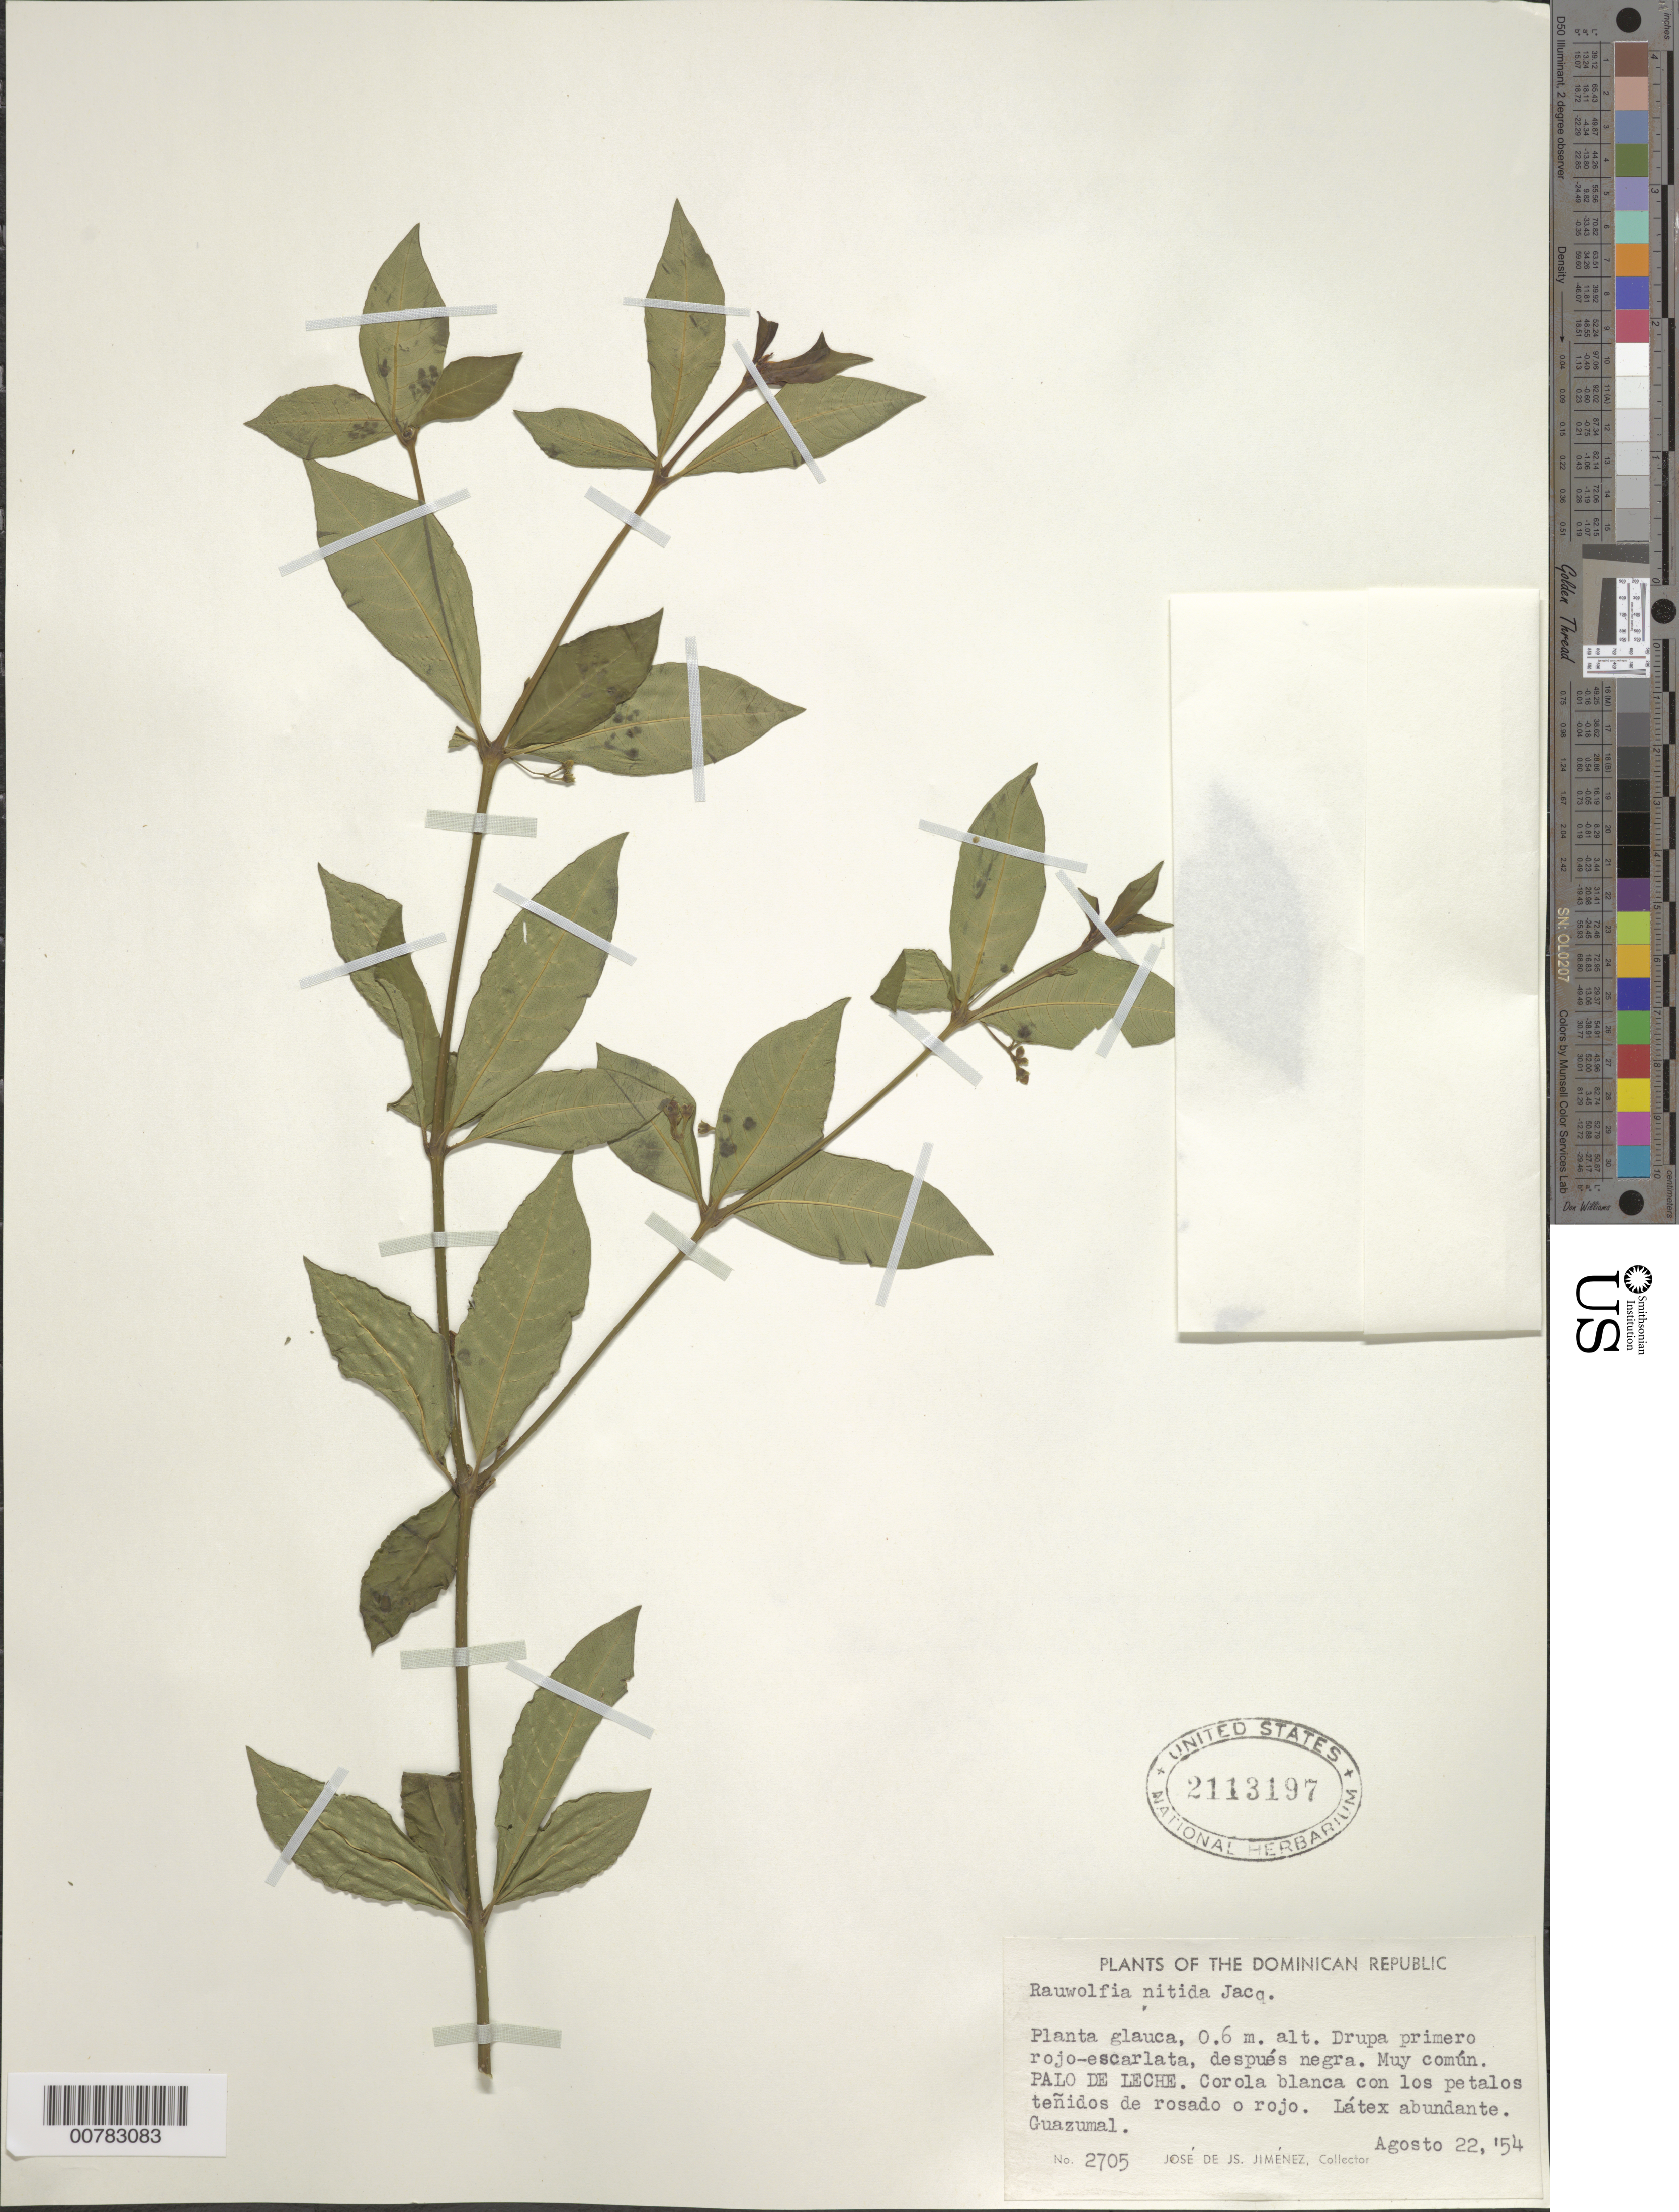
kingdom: Plantae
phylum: Tracheophyta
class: Magnoliopsida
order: Gentianales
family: Apocynaceae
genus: Rauvolfia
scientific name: Rauvolfia nitida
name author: Jacq.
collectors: J. J. Jiménez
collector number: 2705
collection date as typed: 22 Aug 1954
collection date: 1954-08-22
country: Dominican Republic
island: Hispaniola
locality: Guazumal.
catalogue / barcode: US 2113197